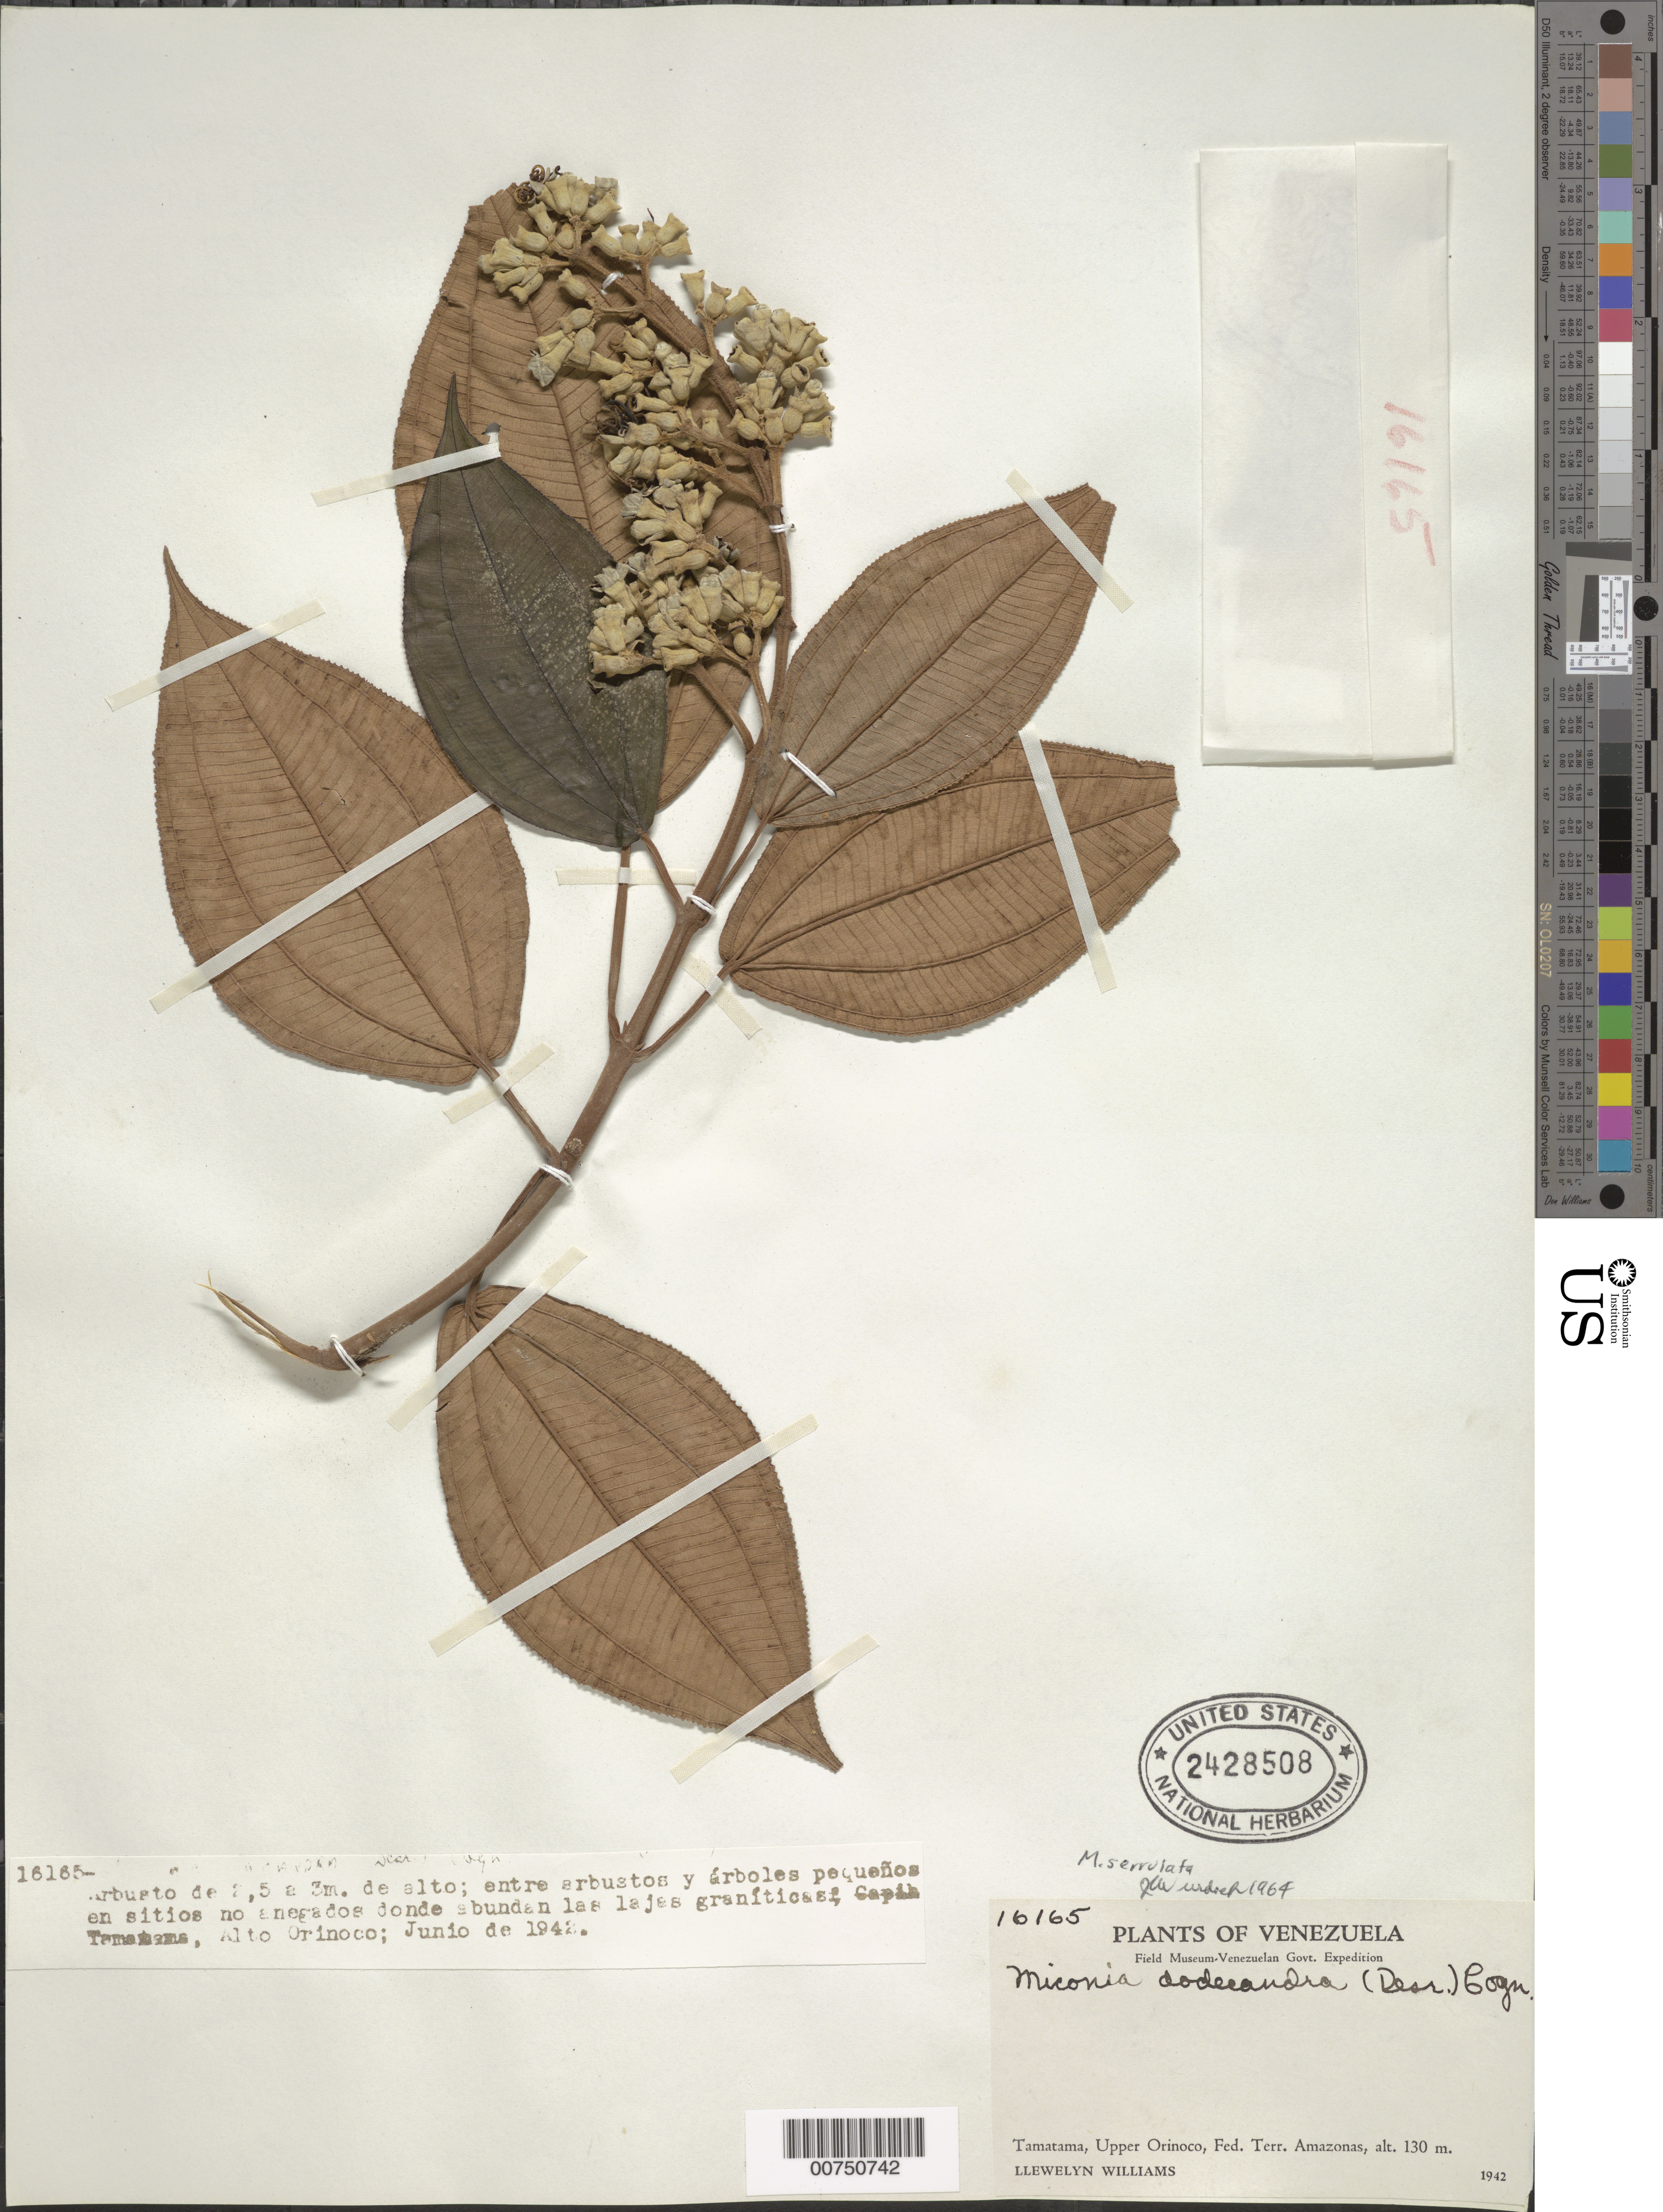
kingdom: Plantae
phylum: Tracheophyta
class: Magnoliopsida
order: Myrtales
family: Melastomataceae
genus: Miconia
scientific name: Miconia serrulata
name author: (DC.) Naudin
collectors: Ll. Williams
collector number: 16165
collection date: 1942-06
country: Venezuela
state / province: Amazonas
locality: Tamatama, Upper Orinoco, Fed. Terr. Amazonas. Alto Orinoco.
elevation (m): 130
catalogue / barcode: US 2428508